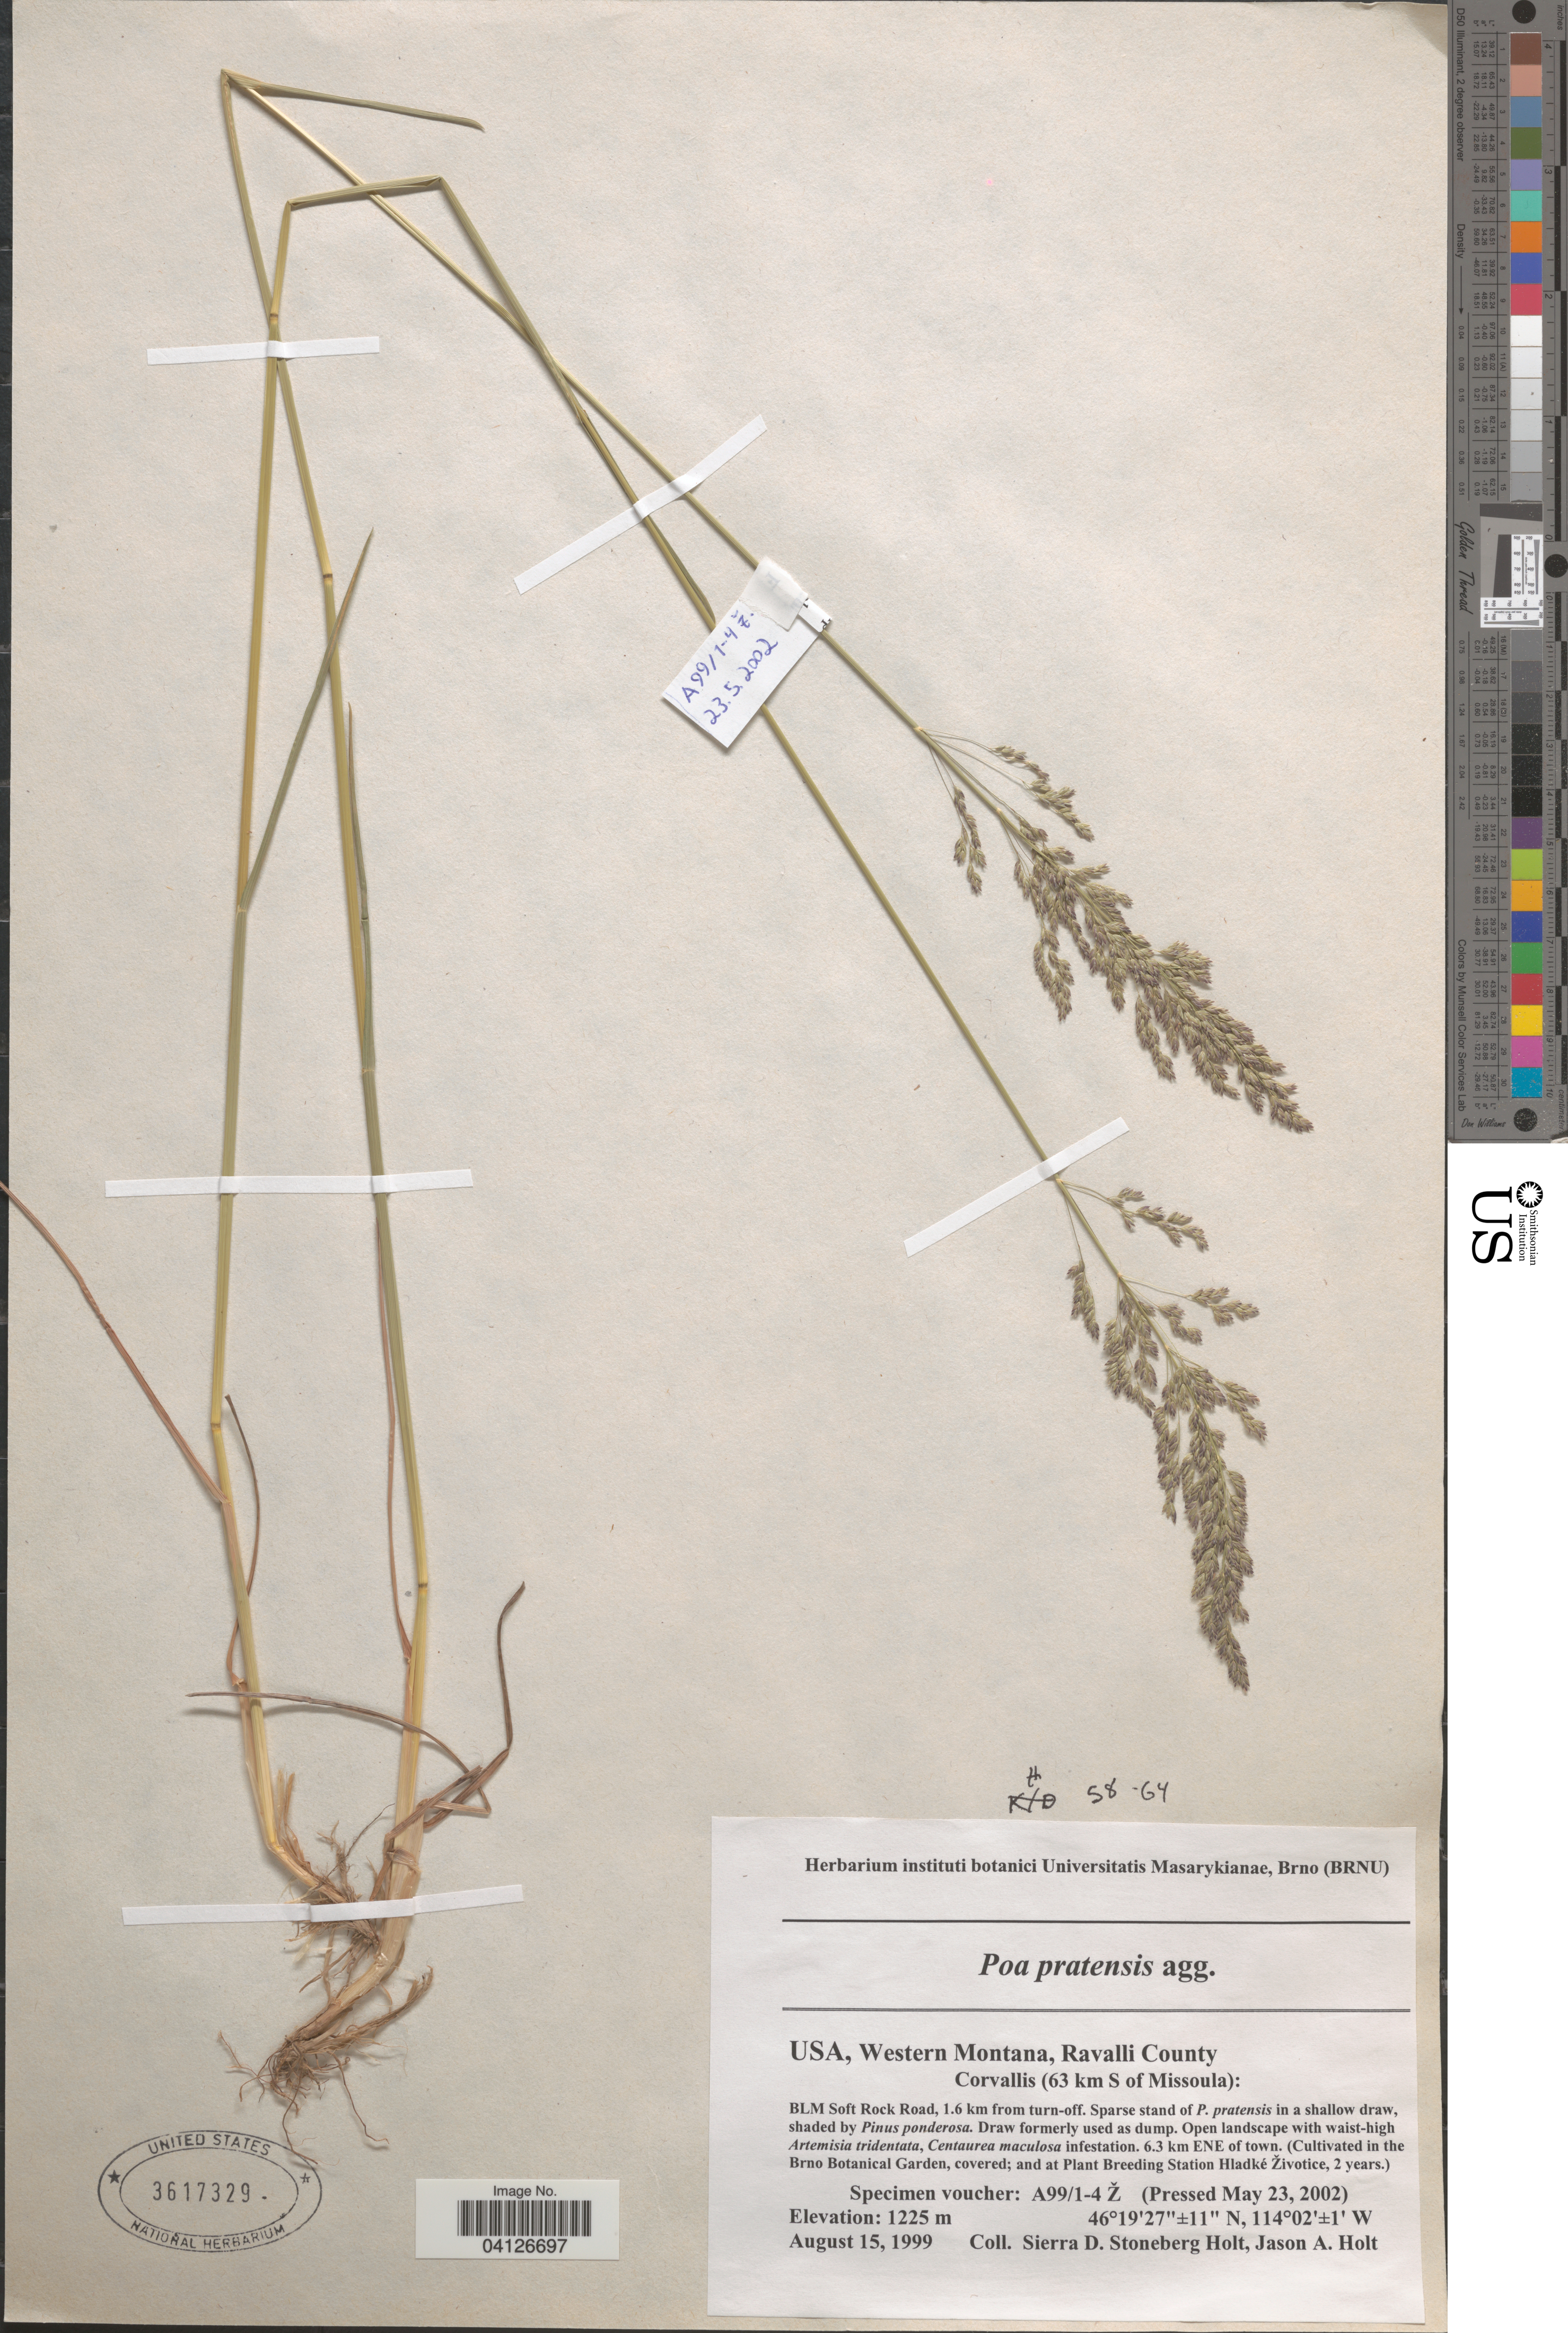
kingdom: Plantae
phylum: Tracheophyta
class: Liliopsida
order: Poales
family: Poaceae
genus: Poa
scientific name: Poa pratensis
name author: L.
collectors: Ex herb. instituti botanici Universitatis Masarykianae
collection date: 2002-05-23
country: Czechia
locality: (Cultivated in the Brno Botanical Garden, covered; and at the Plant Breeding Station Hladké Životice, 2 years.).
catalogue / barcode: US 3617329